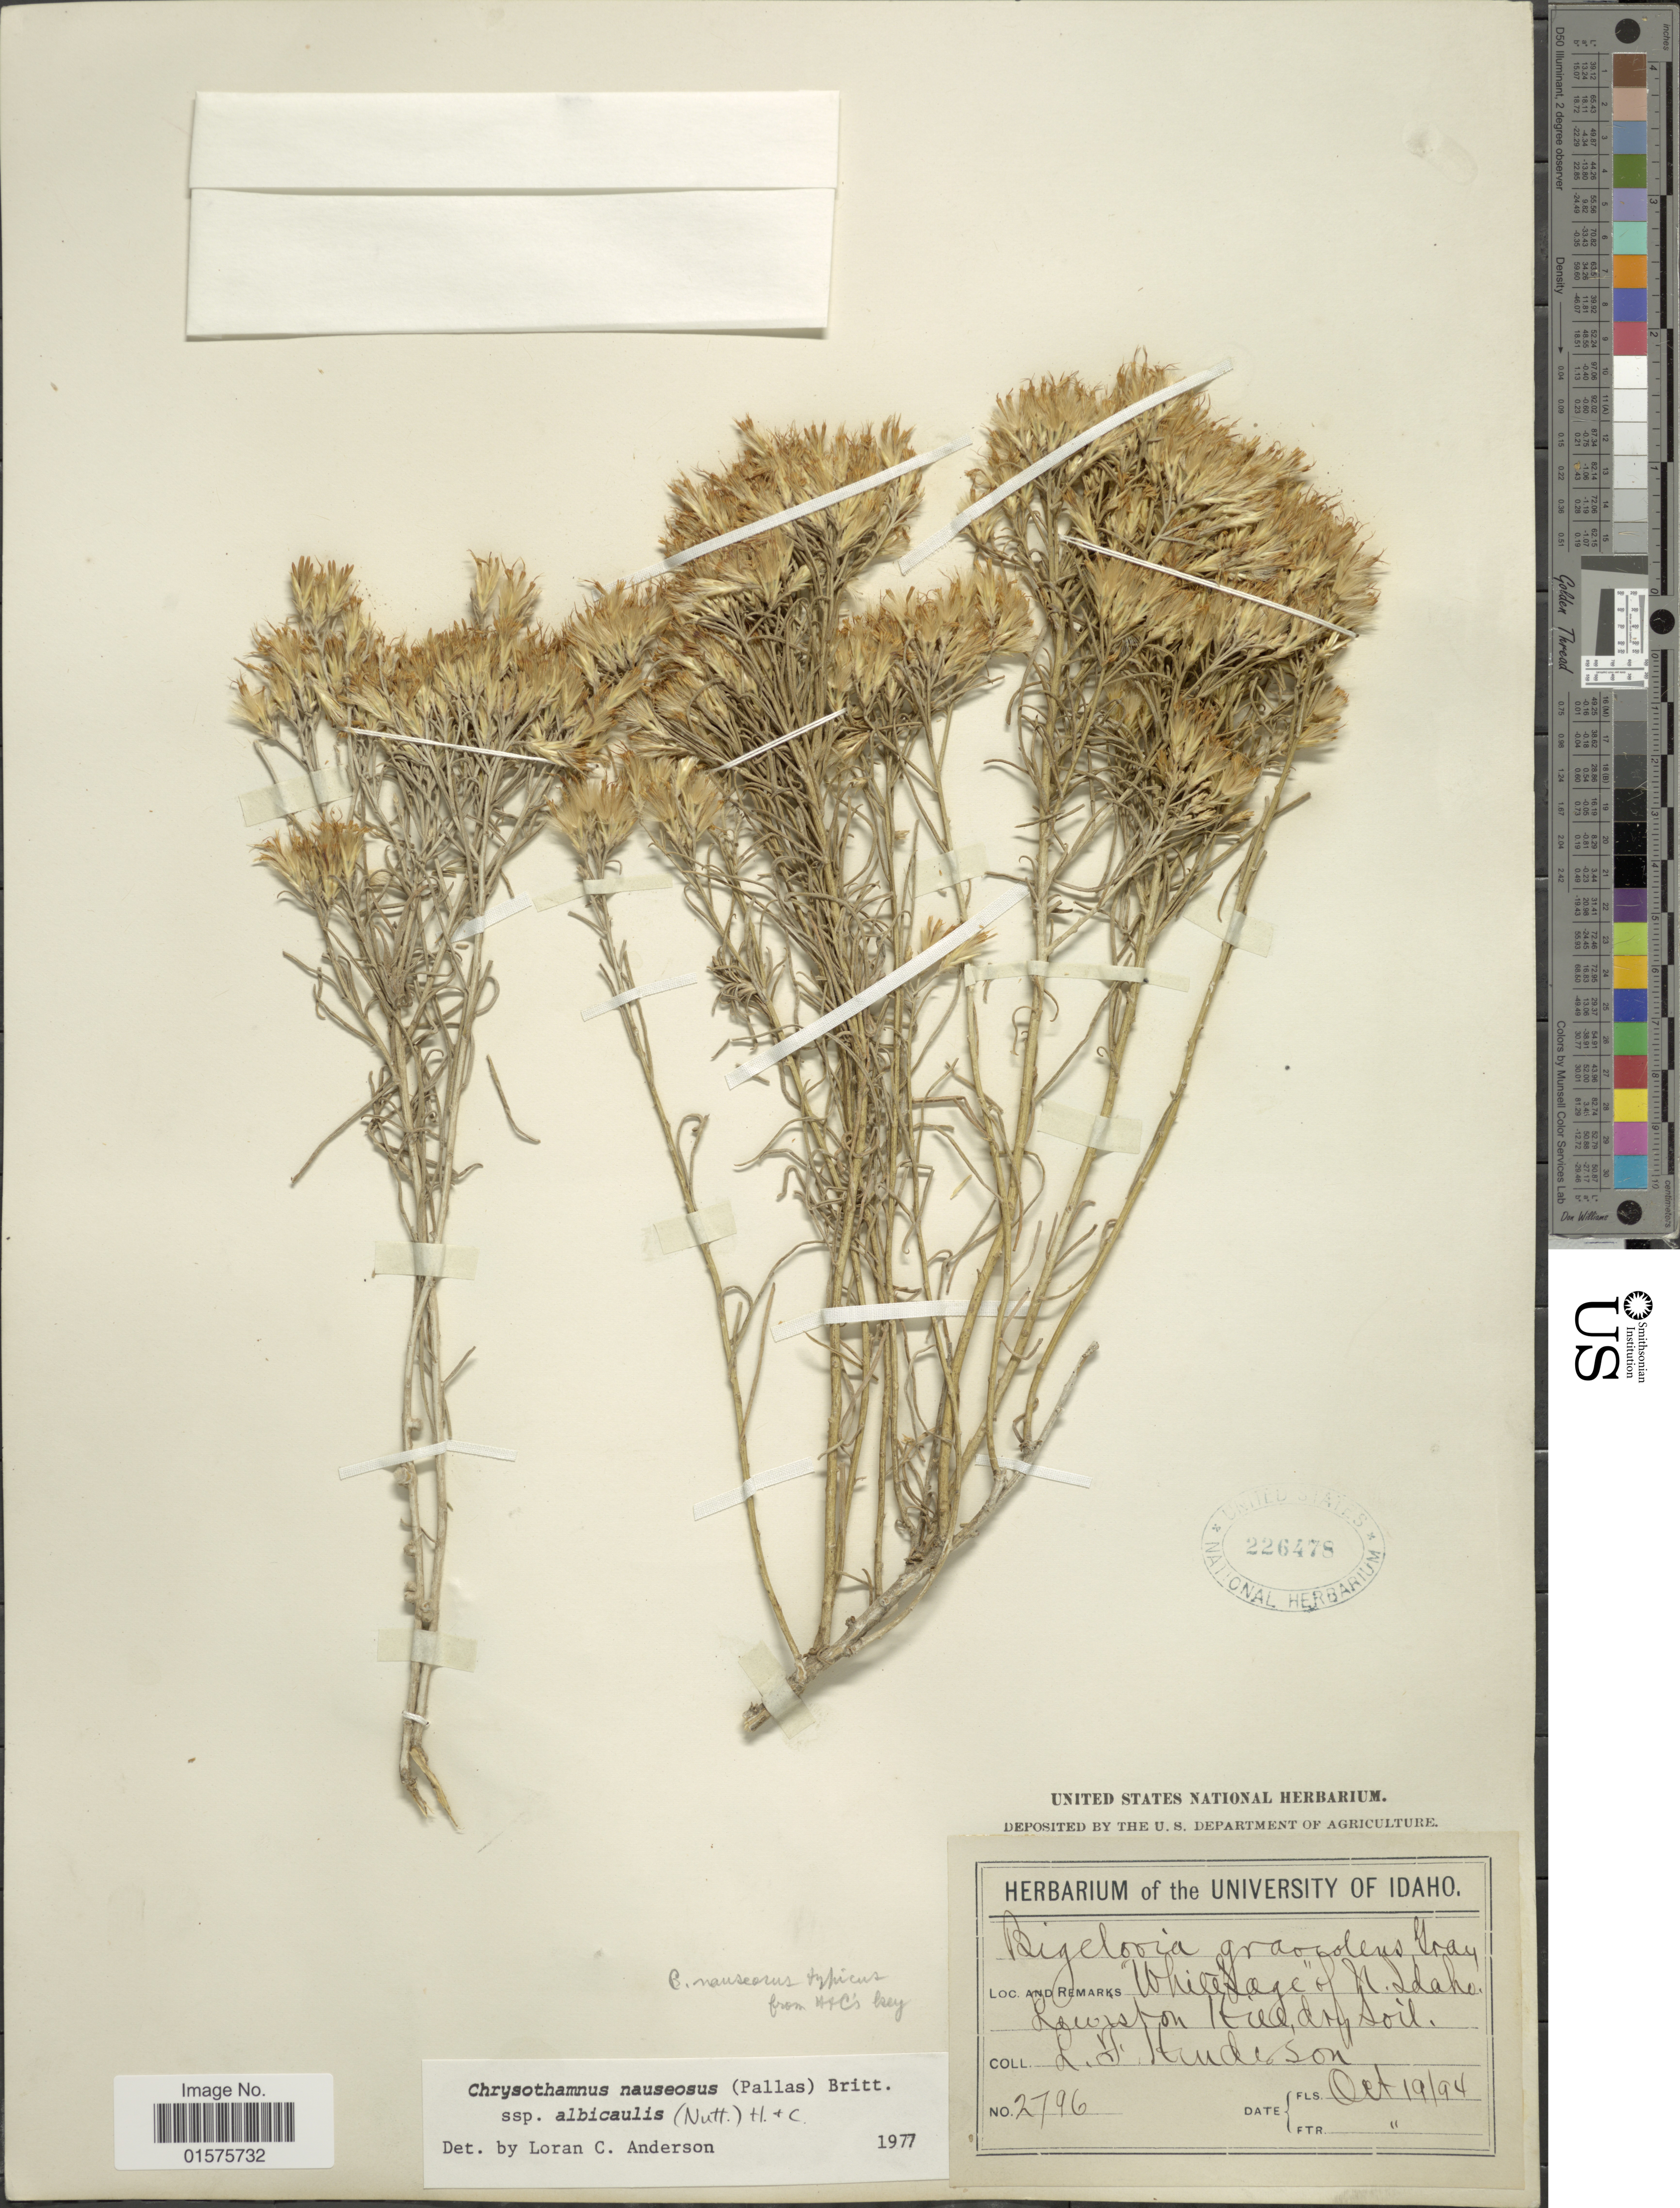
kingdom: Plantae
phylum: Tracheophyta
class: Magnoliopsida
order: Asterales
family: Asteraceae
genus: Ericameria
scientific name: Ericameria nauseosa var. speciosa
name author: (Nutt.) G.L. Nesom & G.I. Baird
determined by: Urbatsch, Lowell E., Curator (LSU), Louisiana State University (UNITED STATES)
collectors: L. Henderson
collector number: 2796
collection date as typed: Transcribed d/m/y: 19/10/94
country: United States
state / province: Idaho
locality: White Sage of N. Idaho. Lewisto Hill.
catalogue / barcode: US 226478